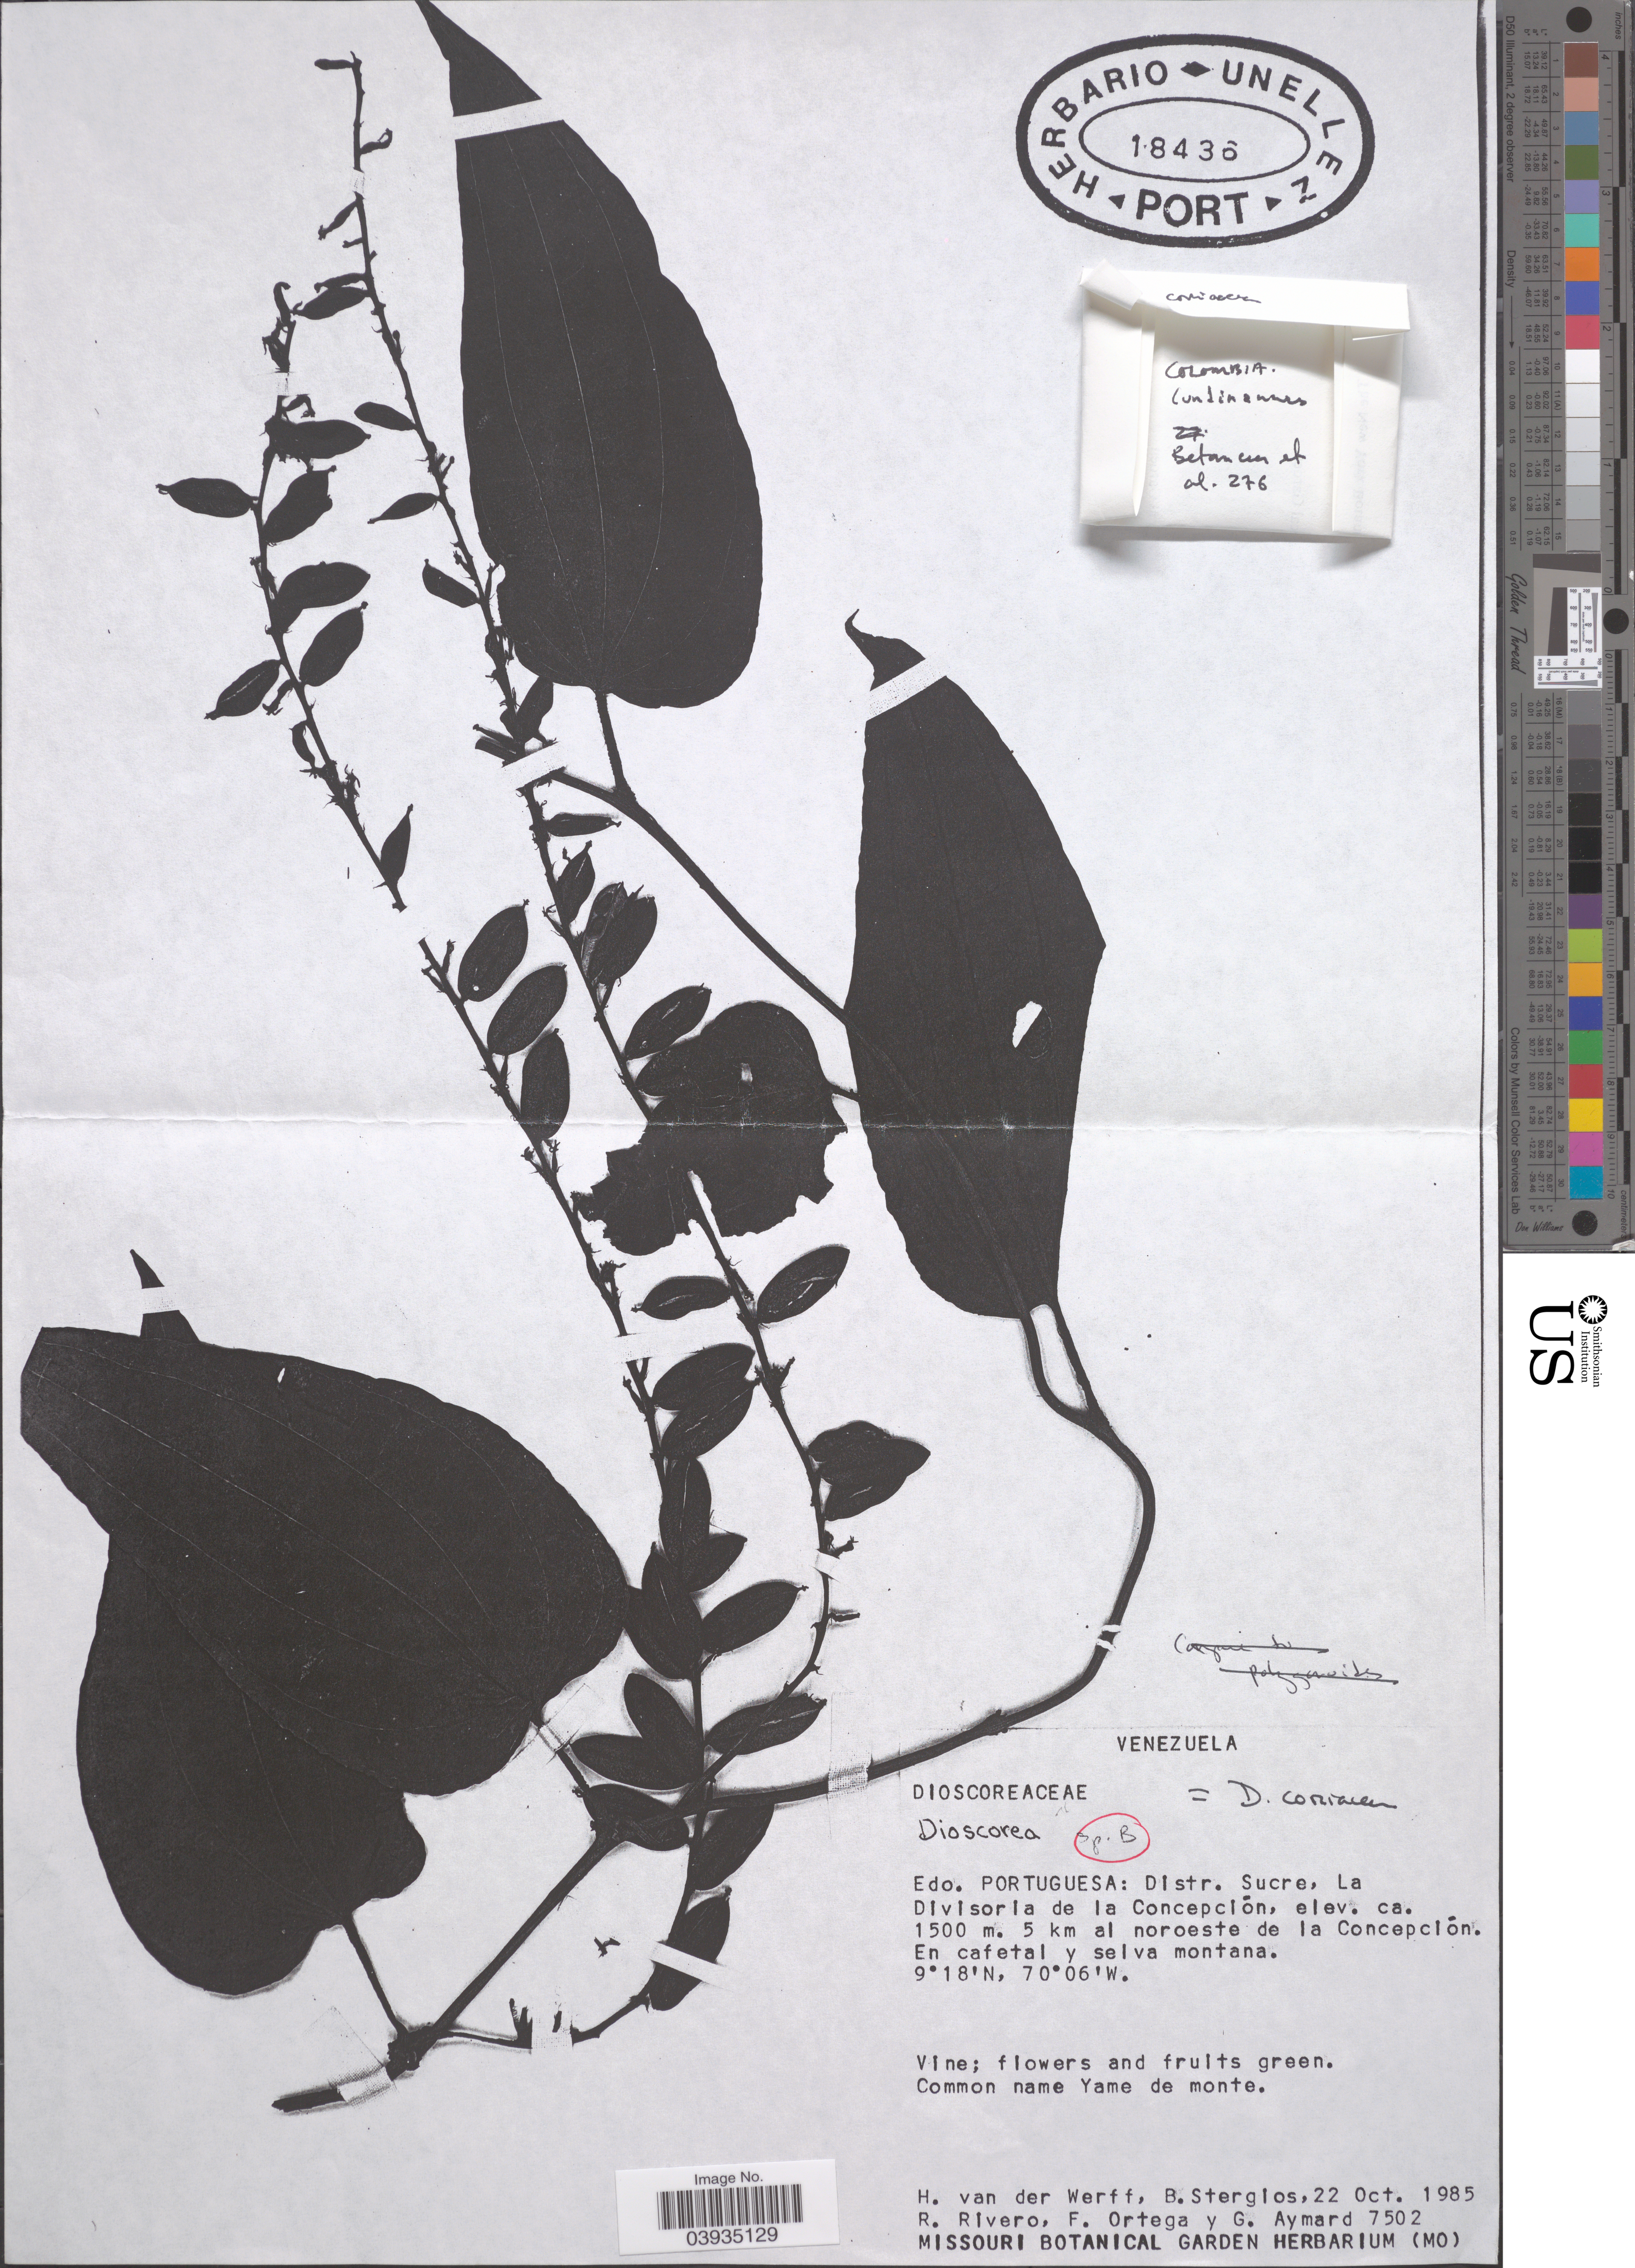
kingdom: Plantae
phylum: Tracheophyta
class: Liliopsida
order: Dioscoreales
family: Dioscoreaceae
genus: Dioscorea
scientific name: Dioscorea coriacea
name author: Humb. & Bonpl. ex Willd.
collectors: H. van der Werff, B. G. Stergios, R. Rivero, F. J. Ortega & G. A. Aymard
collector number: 7502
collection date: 1985-10-22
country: Venezuela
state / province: Portuguesa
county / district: Sucre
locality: La Divisoria de la Concepción, 5 km al NO de la Concepción.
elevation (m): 1500